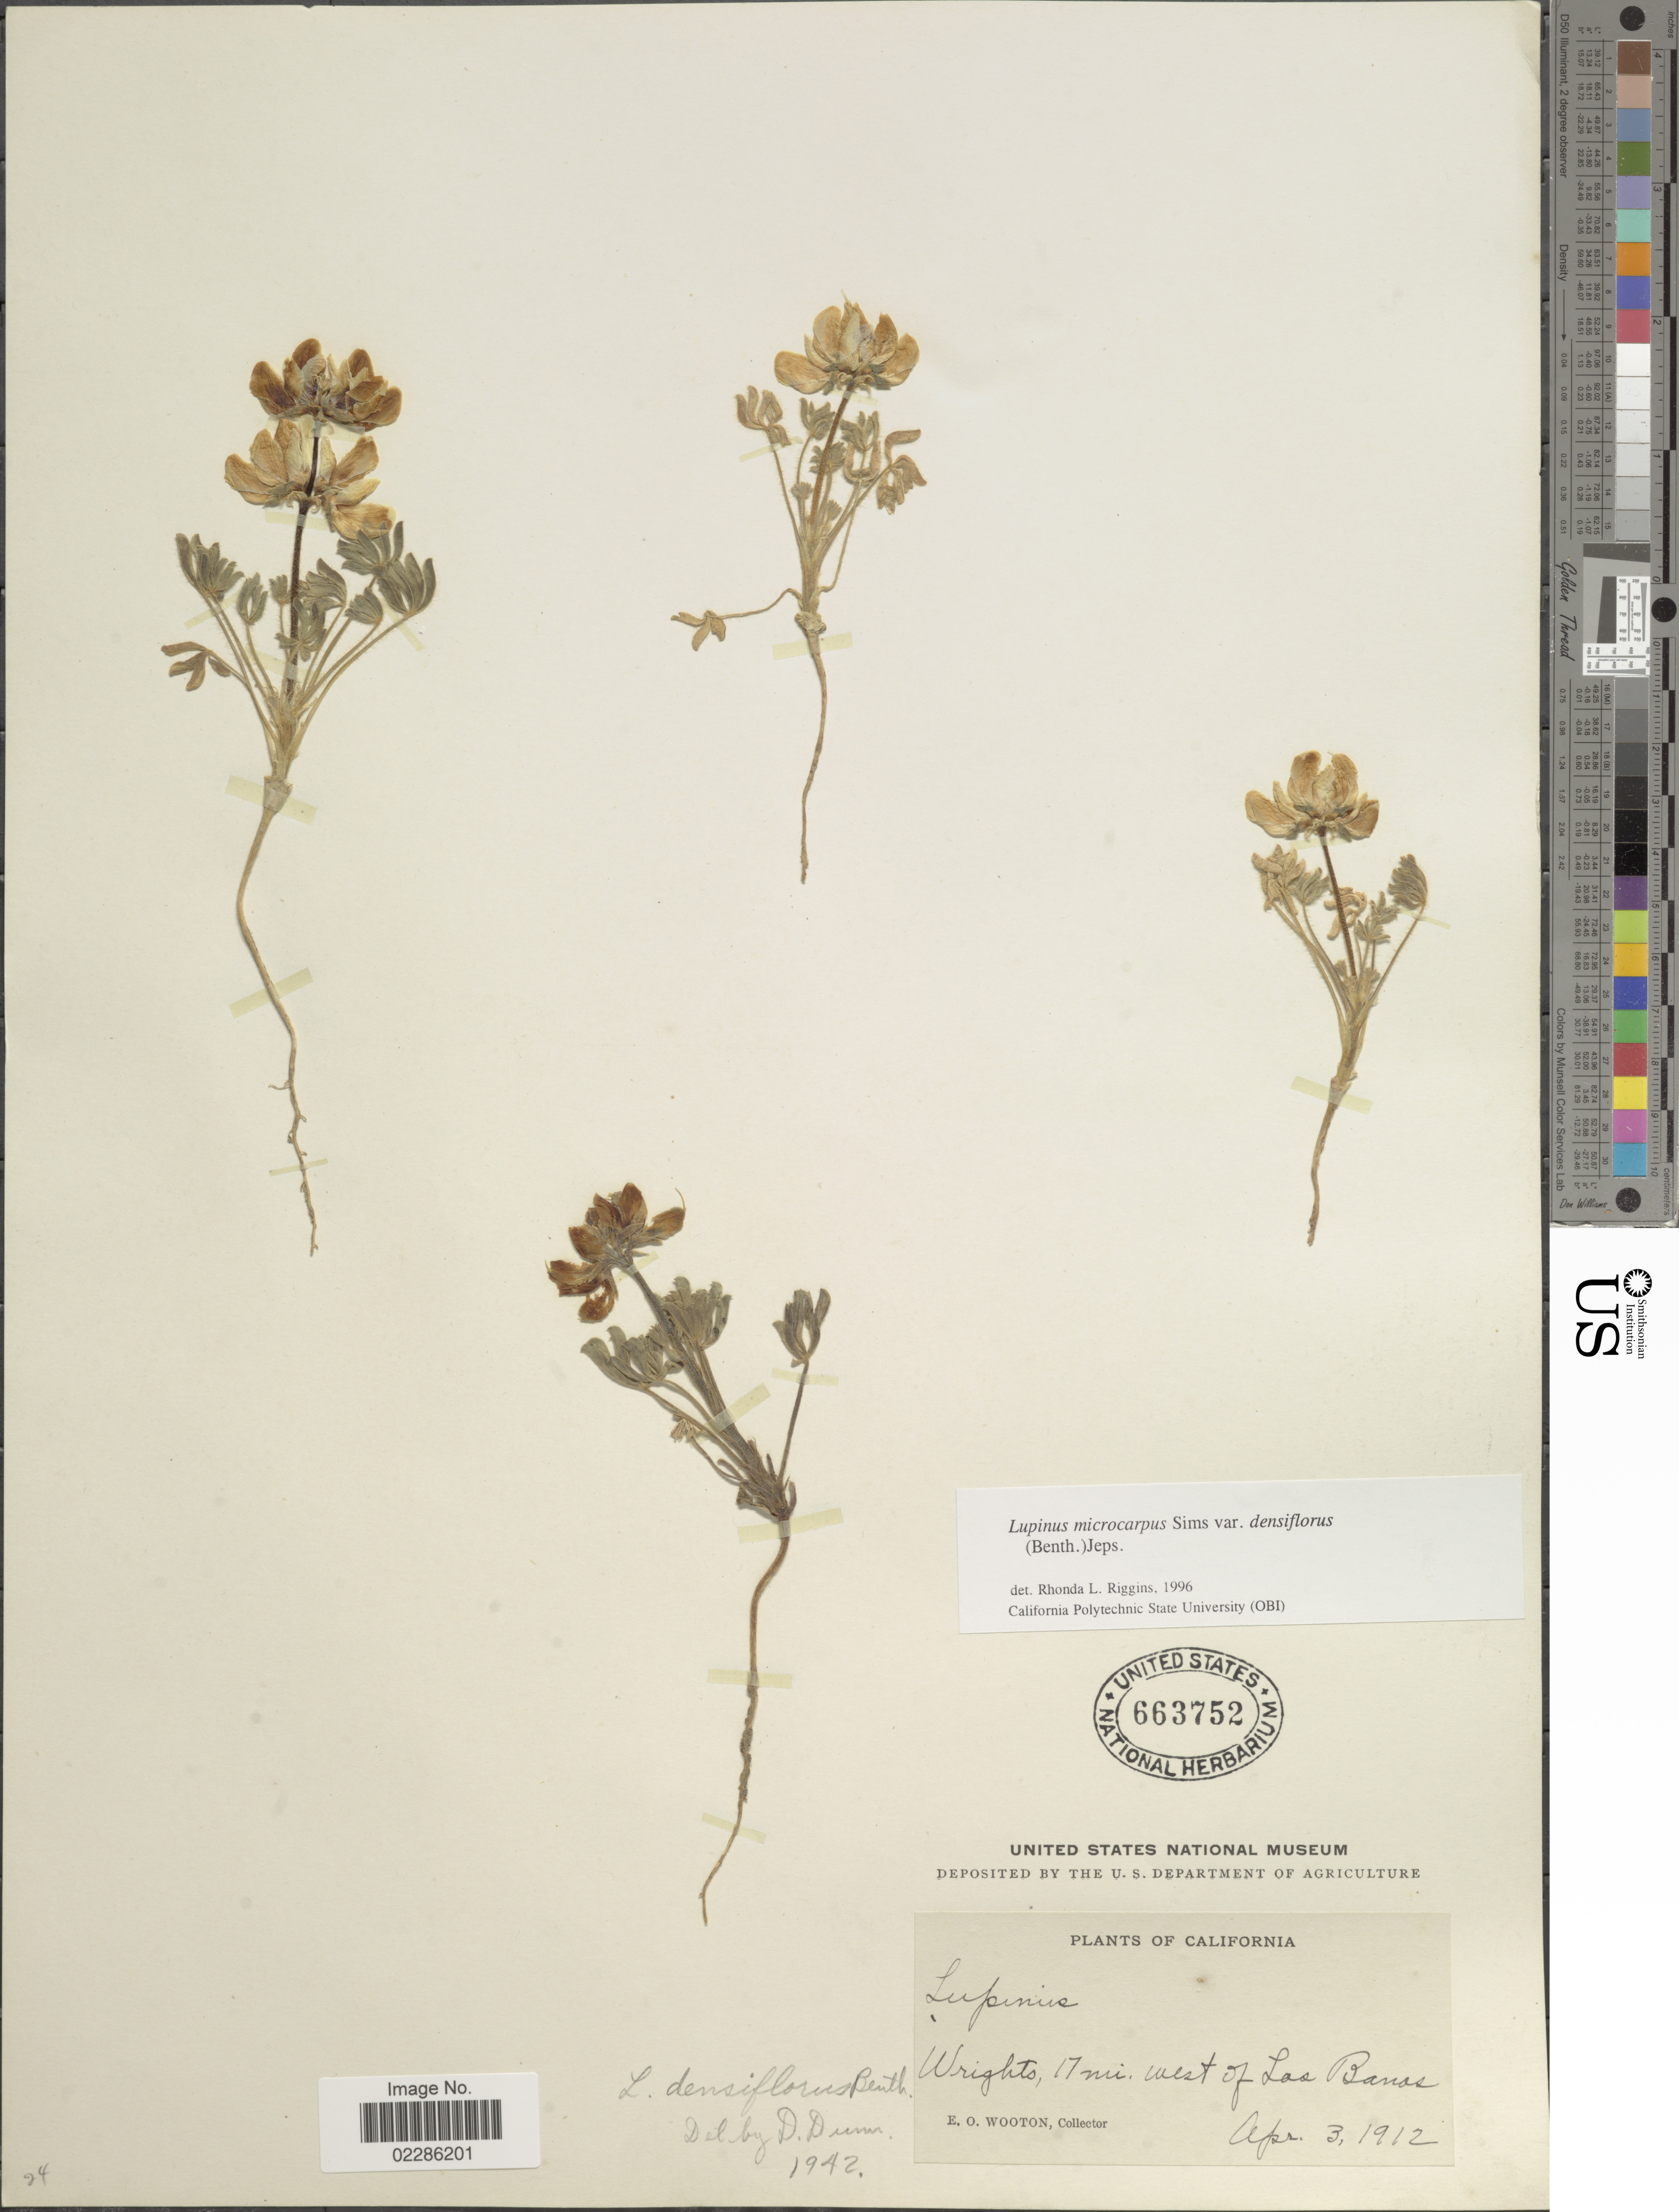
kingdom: Plantae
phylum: Tracheophyta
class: Magnoliopsida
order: Fabales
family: Fabaceae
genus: Lupinus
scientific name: Lupinus microcarpus var. densiflorus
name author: (Benth.) Jeps.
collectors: E. O. Wooton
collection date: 1912-04-03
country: United States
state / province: California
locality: Wright, 17 mi. west of Las Banos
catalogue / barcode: US 663752